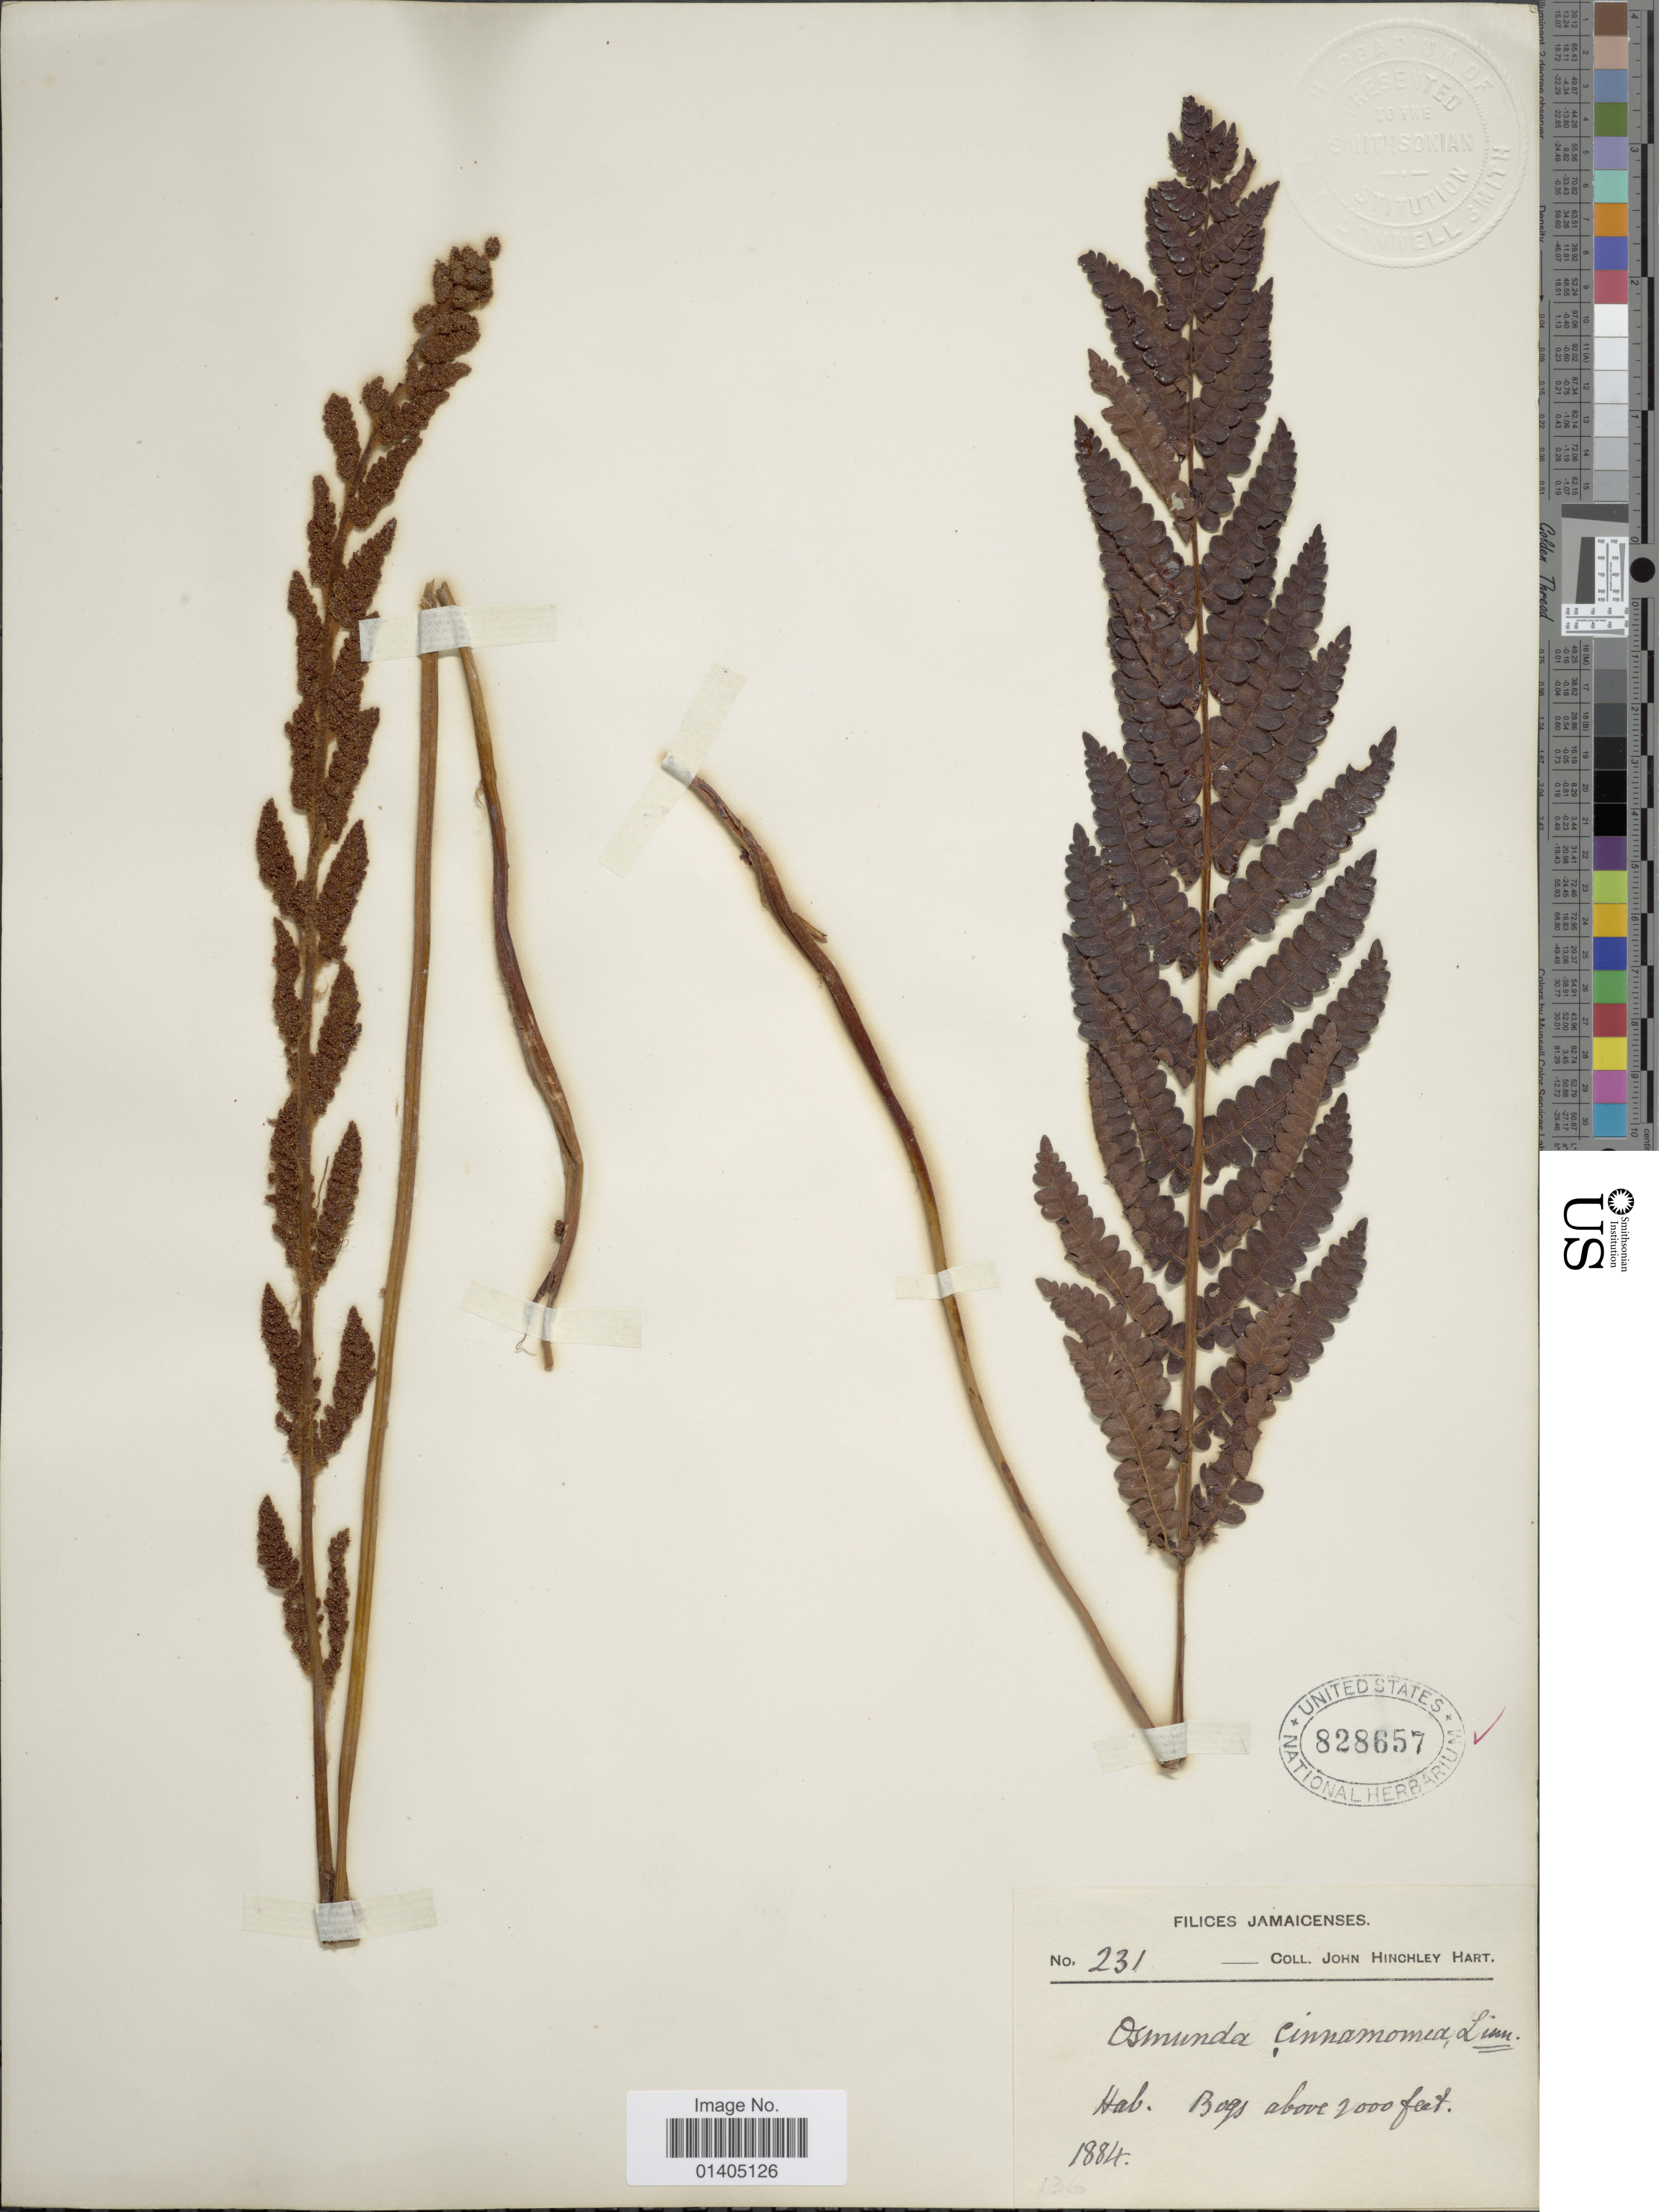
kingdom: Plantae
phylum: Tracheophyta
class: Polypodiopsida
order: Osmundales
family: Osmundaceae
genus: Osmundastrum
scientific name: Osmundastrum cinnamomeum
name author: (L.) C. Presl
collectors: J. H. Hart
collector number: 231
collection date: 1884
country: Jamaica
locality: Bogs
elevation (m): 610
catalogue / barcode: US 828657